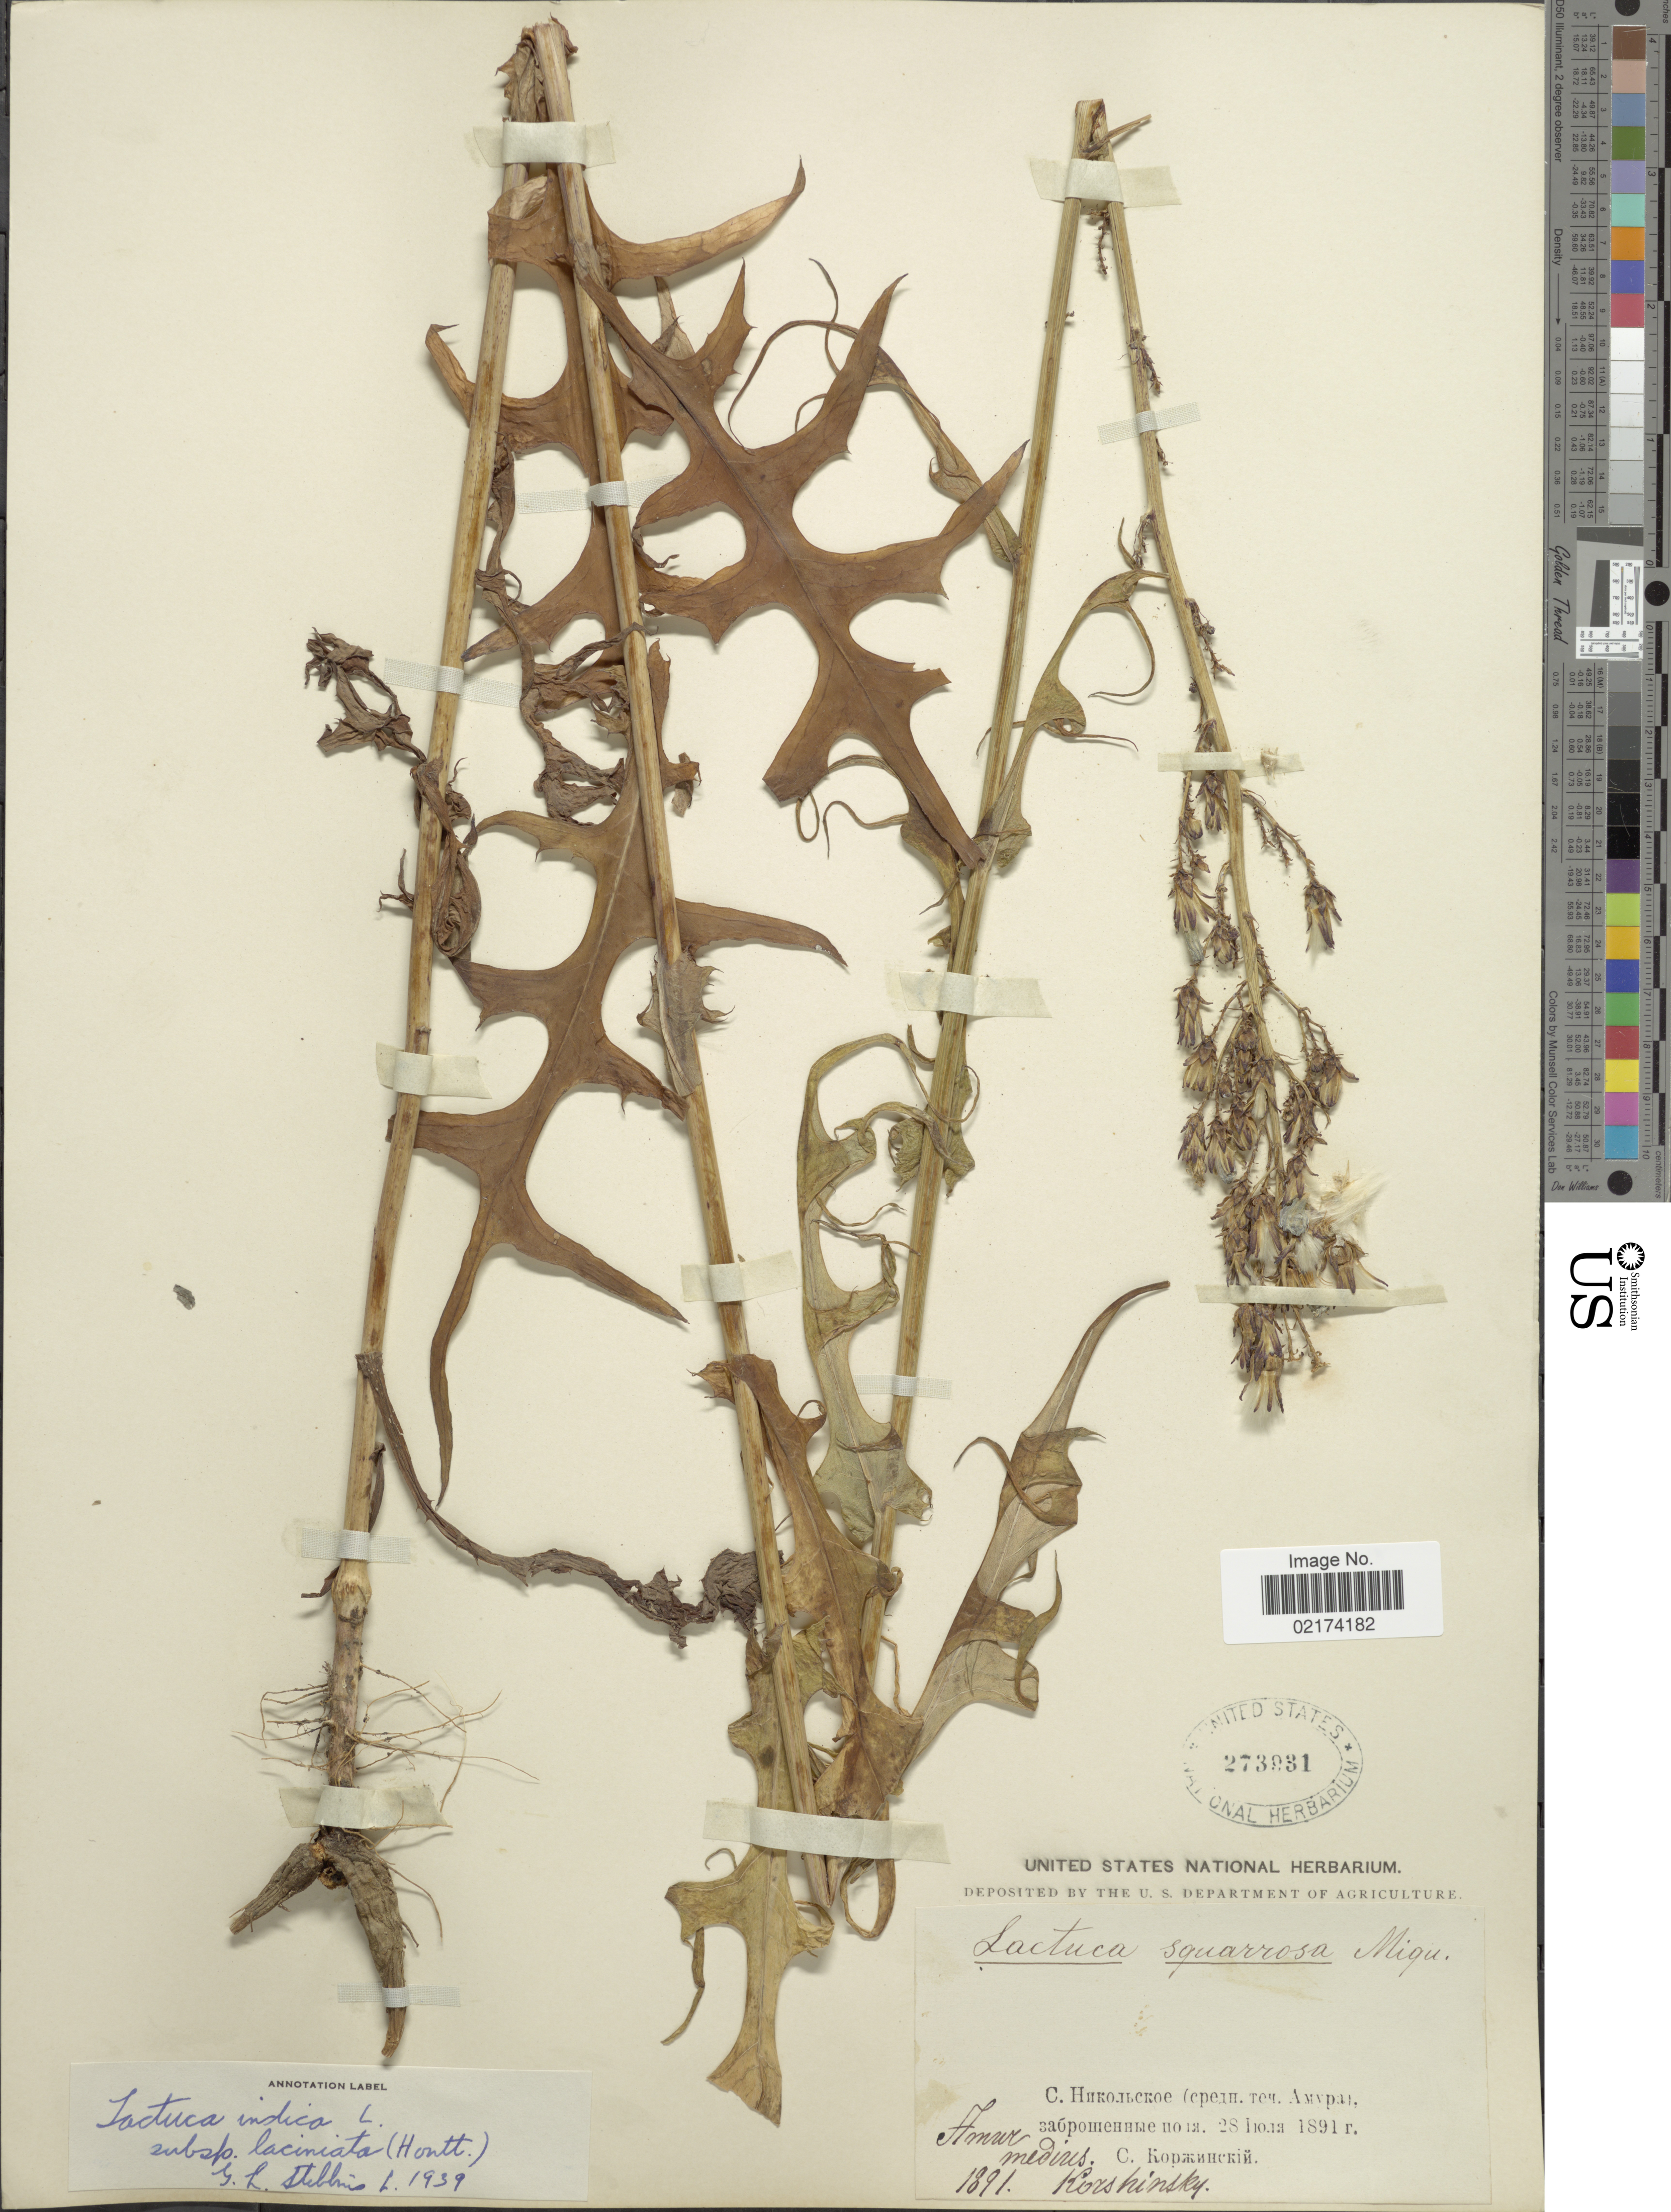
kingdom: Plantae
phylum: Tracheophyta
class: Magnoliopsida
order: Asterales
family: Asteraceae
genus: Lactuca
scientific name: Lactuca indica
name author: L.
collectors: Korshinsky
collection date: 1891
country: Russian Federation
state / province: Amur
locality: Amur medius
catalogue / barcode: US 273931